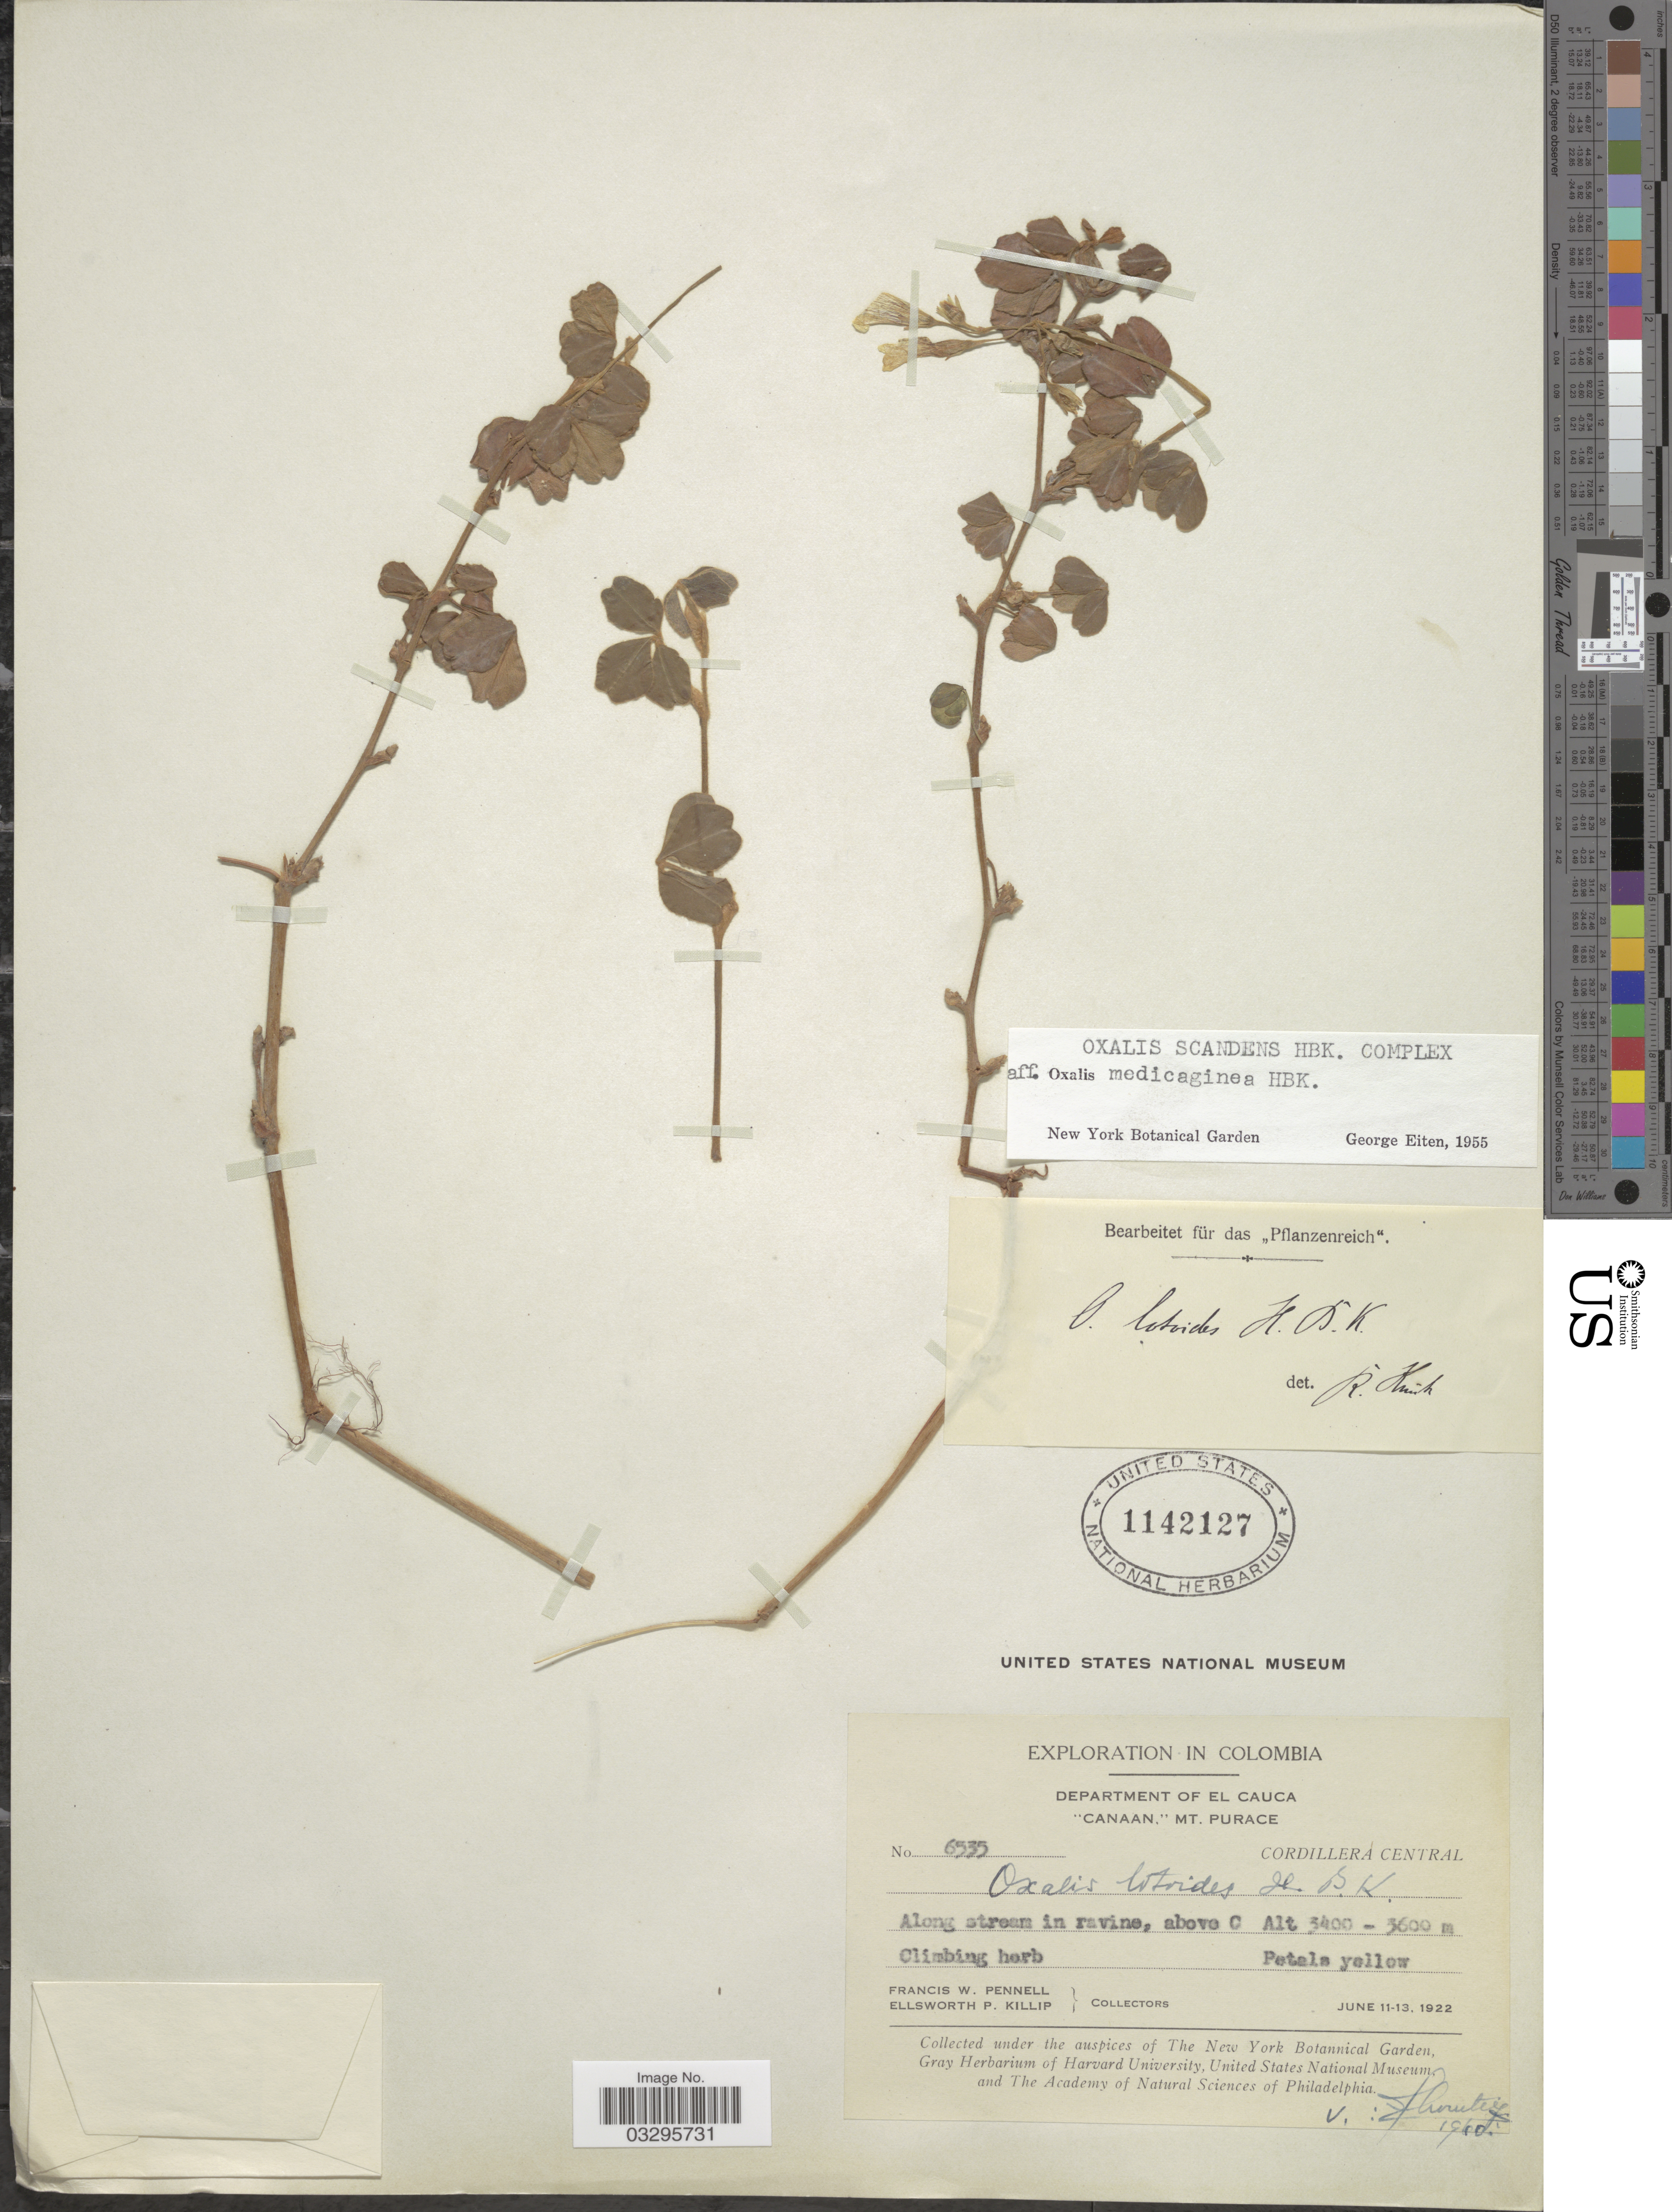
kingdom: Plantae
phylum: Tracheophyta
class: Magnoliopsida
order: Oxalidales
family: Oxalidaceae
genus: Oxalis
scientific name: Oxalis lotoides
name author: Kunth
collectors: F. W. Pennell & E. P. Killip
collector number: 6535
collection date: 1922-06-11/1922-06-13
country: Colombia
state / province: Cauca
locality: Department of El Cauca, "Canaan," Mt. Purace, Cordillera Central. Along stream in ravine, above C.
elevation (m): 3400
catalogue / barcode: US 1142127